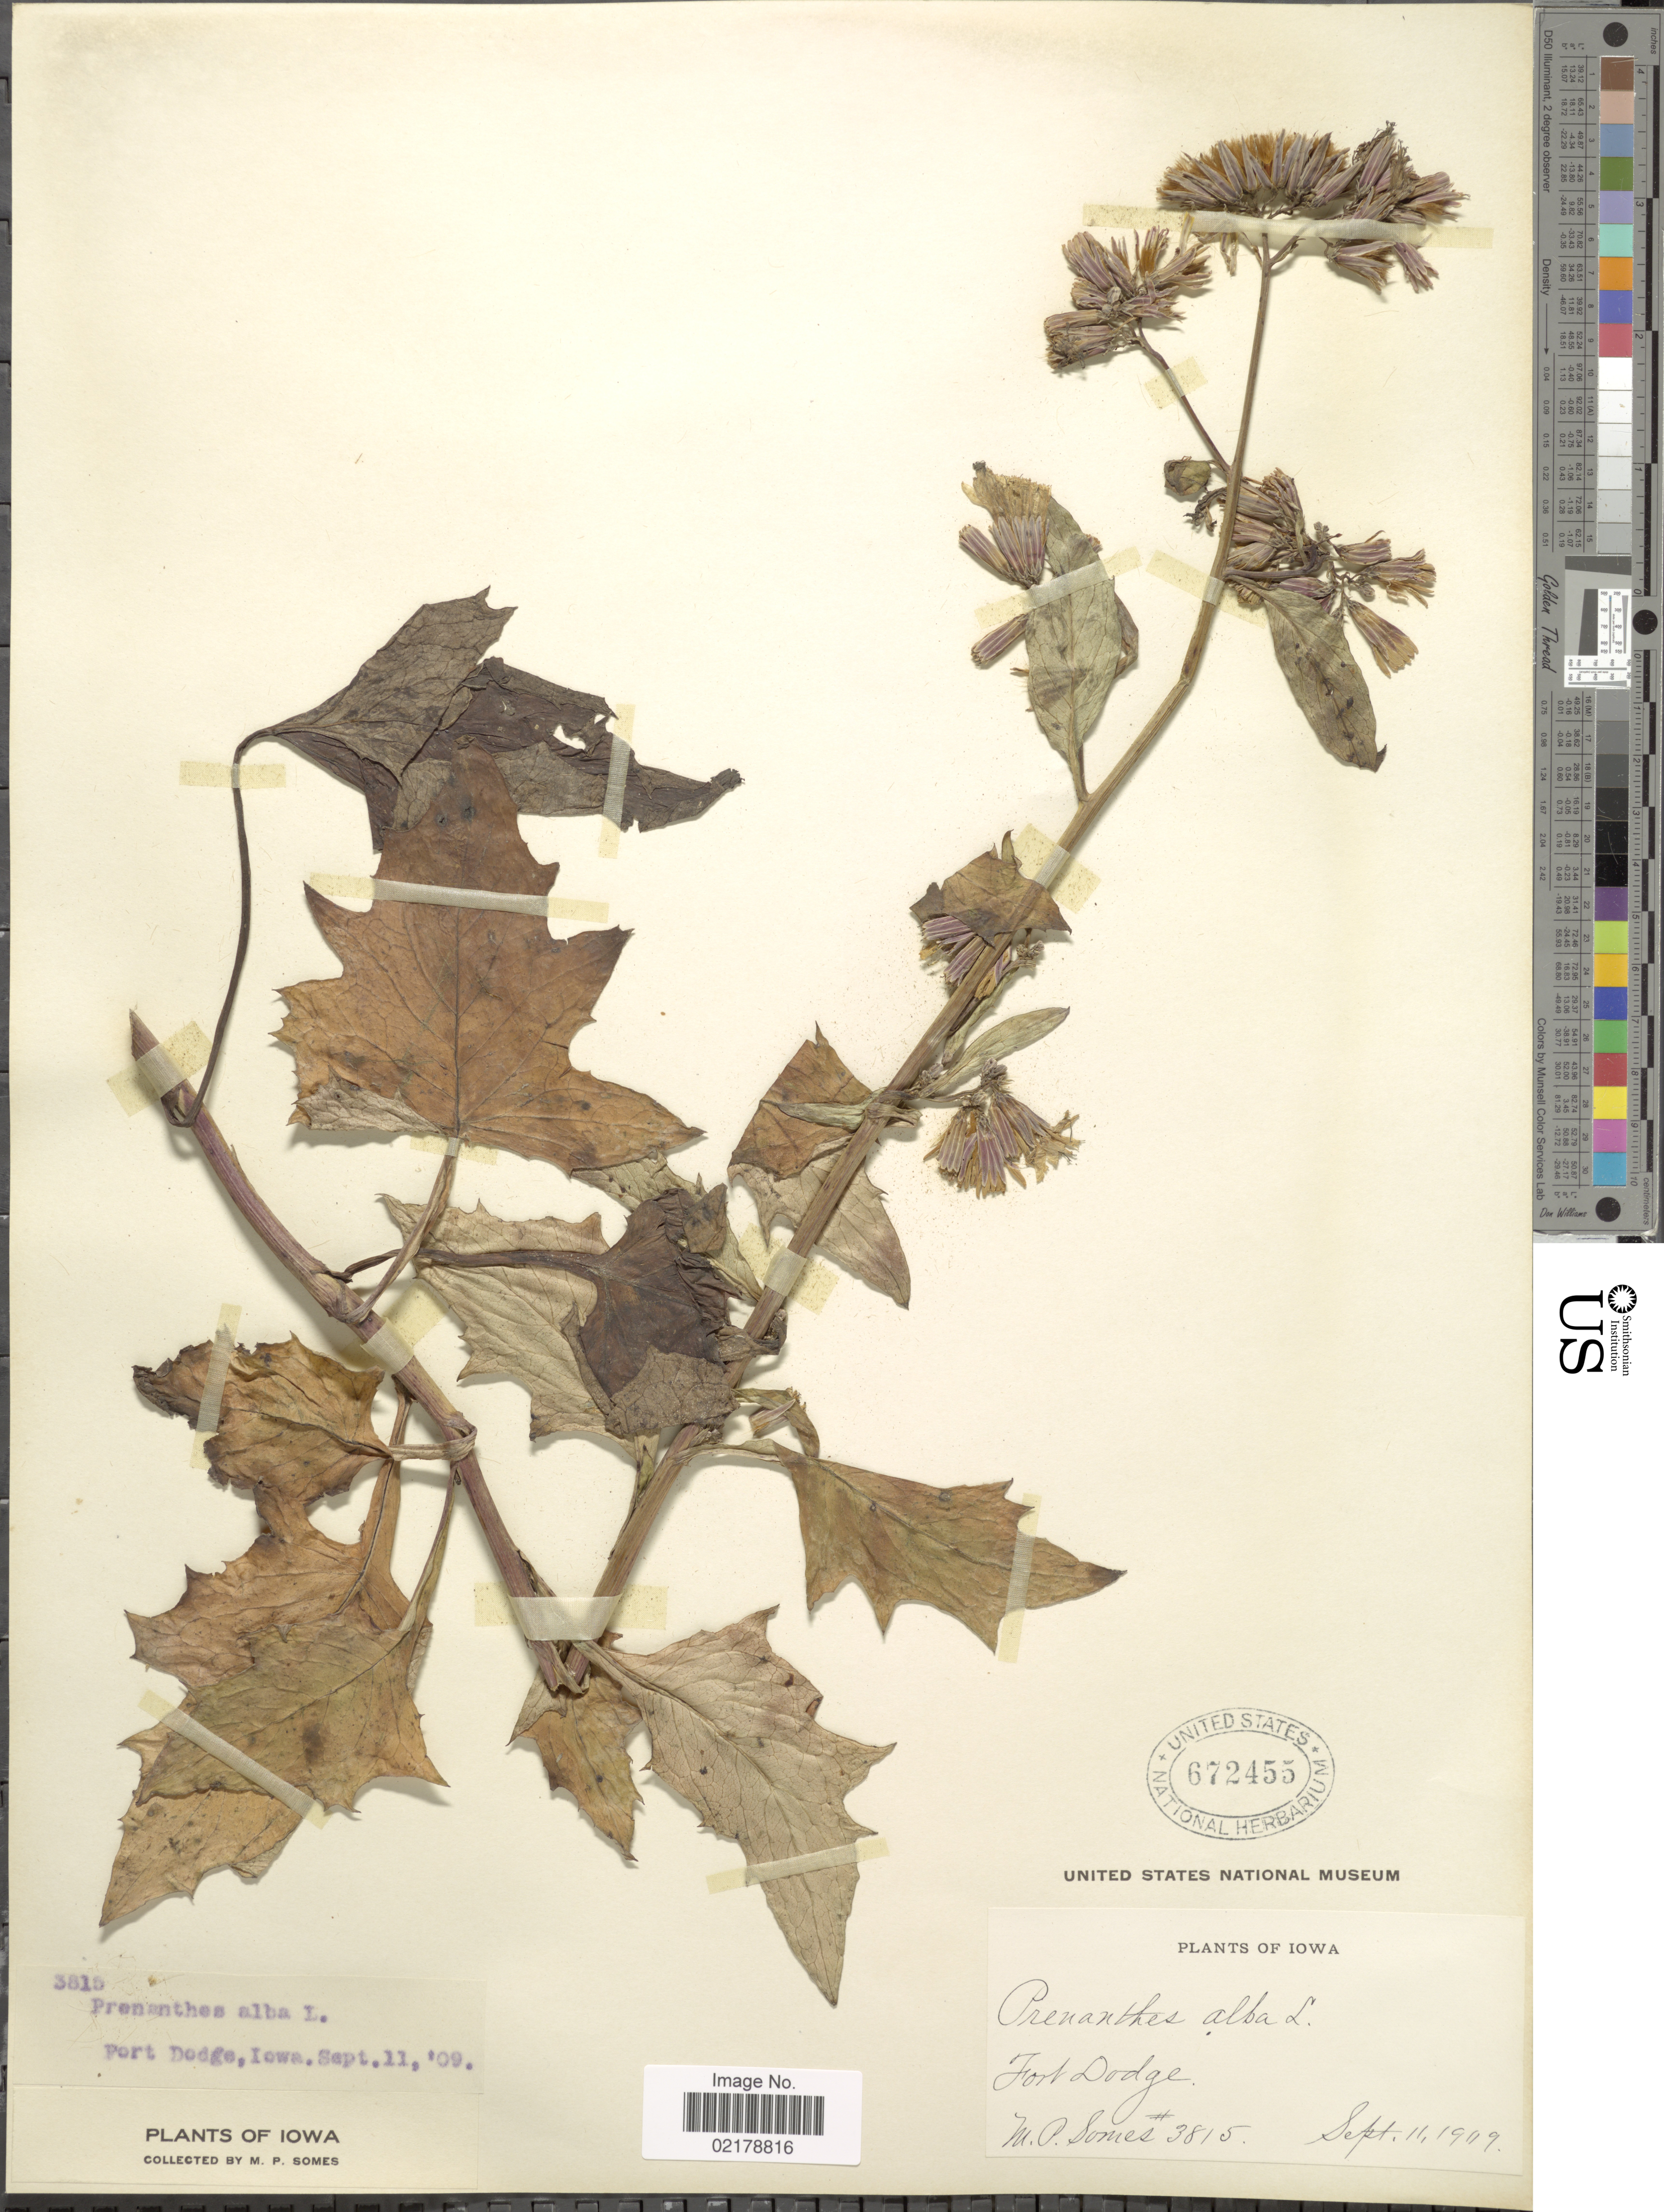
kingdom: Plantae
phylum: Tracheophyta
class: Magnoliopsida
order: Asterales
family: Asteraceae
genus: Nabalus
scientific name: Nabalus albus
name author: (L.) Hook.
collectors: M. Somes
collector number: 3815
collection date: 1909-09-11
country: United States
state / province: Iowa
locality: Fort Dodge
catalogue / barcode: US 672455